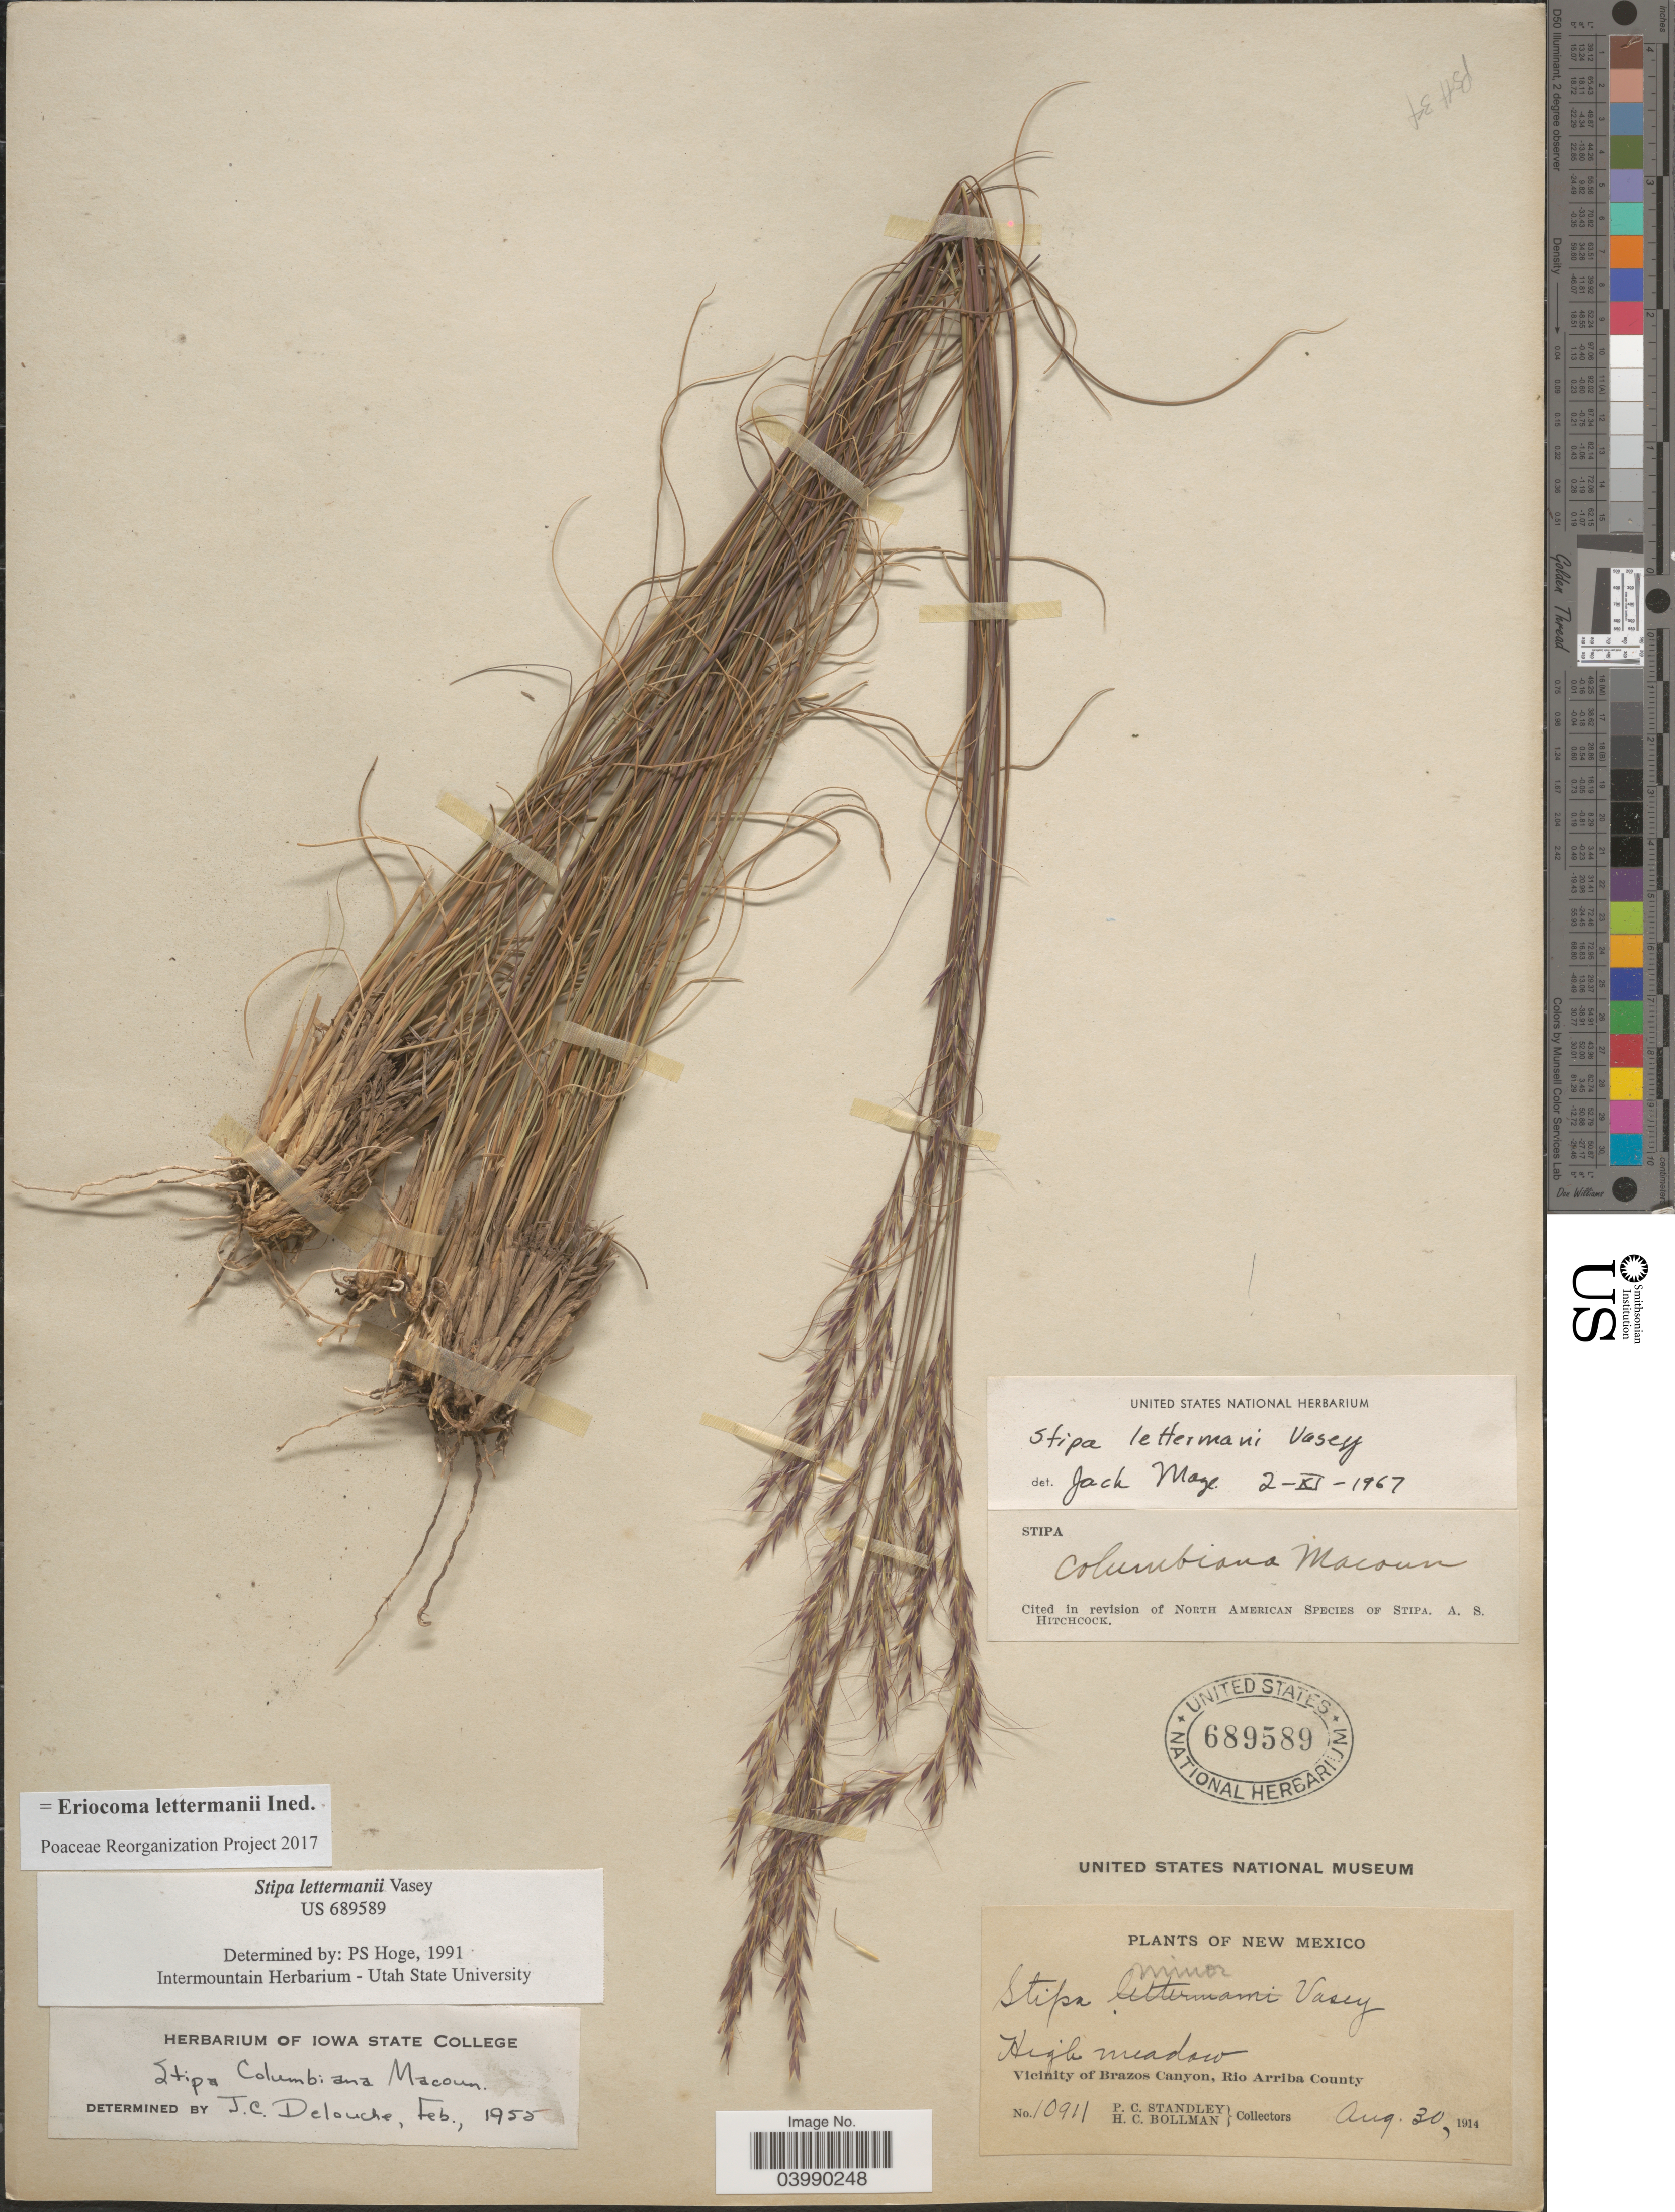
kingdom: Plantae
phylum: Tracheophyta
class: Liliopsida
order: Poales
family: Poaceae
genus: Eriocoma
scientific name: Eriocoma lettermanii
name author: (Vasey) Romasch.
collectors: P. C. Standley & H. C. Bollman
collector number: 10911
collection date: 1914-08-30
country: United States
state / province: New Mexico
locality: Vicinity of Brazos Canyon, Rio Arriba County.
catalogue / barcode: US 689589